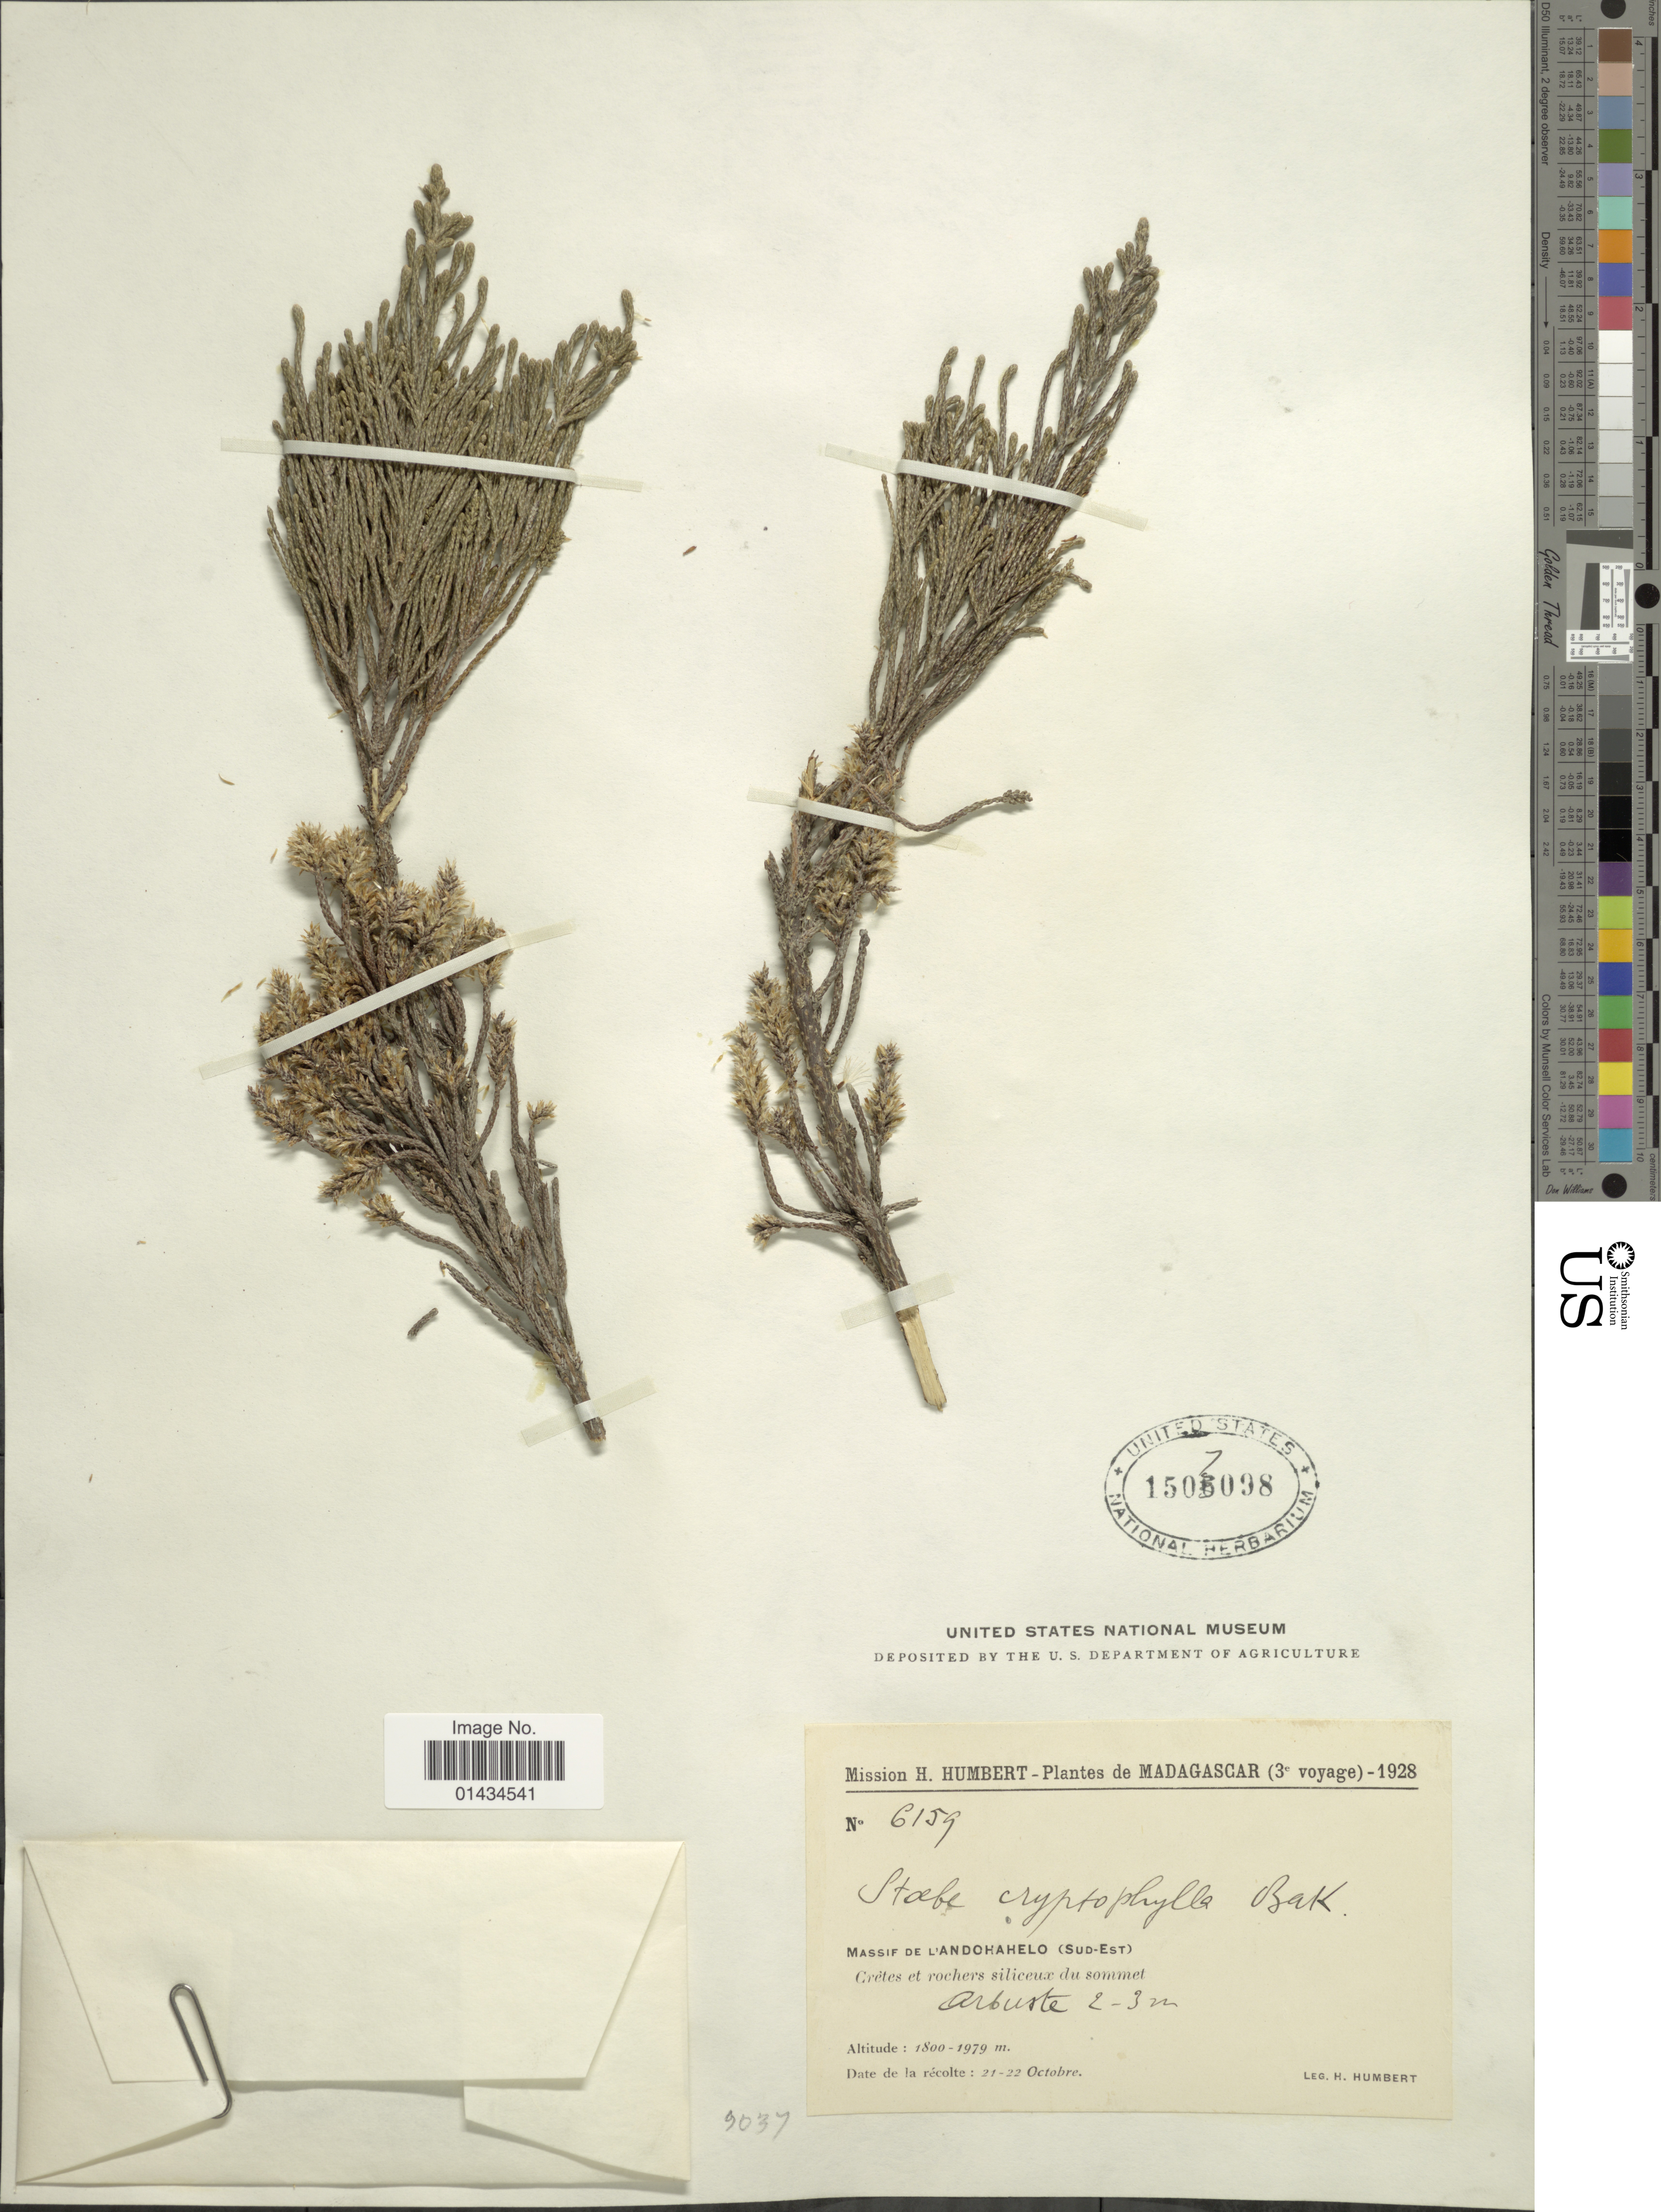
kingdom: Plantae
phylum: Tracheophyta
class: Magnoliopsida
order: Asterales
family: Asteraceae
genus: Stoebe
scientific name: Stoebe cryptophylla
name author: Baker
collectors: H. Humbert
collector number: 6159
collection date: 1928-10-21/1928-10-22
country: Madagascar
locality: Madagascar (3e voyage), massif de l'andohaheo (Sud-Est), Crétes et rochers siliceux du sommet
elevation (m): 1800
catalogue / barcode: US 1507098